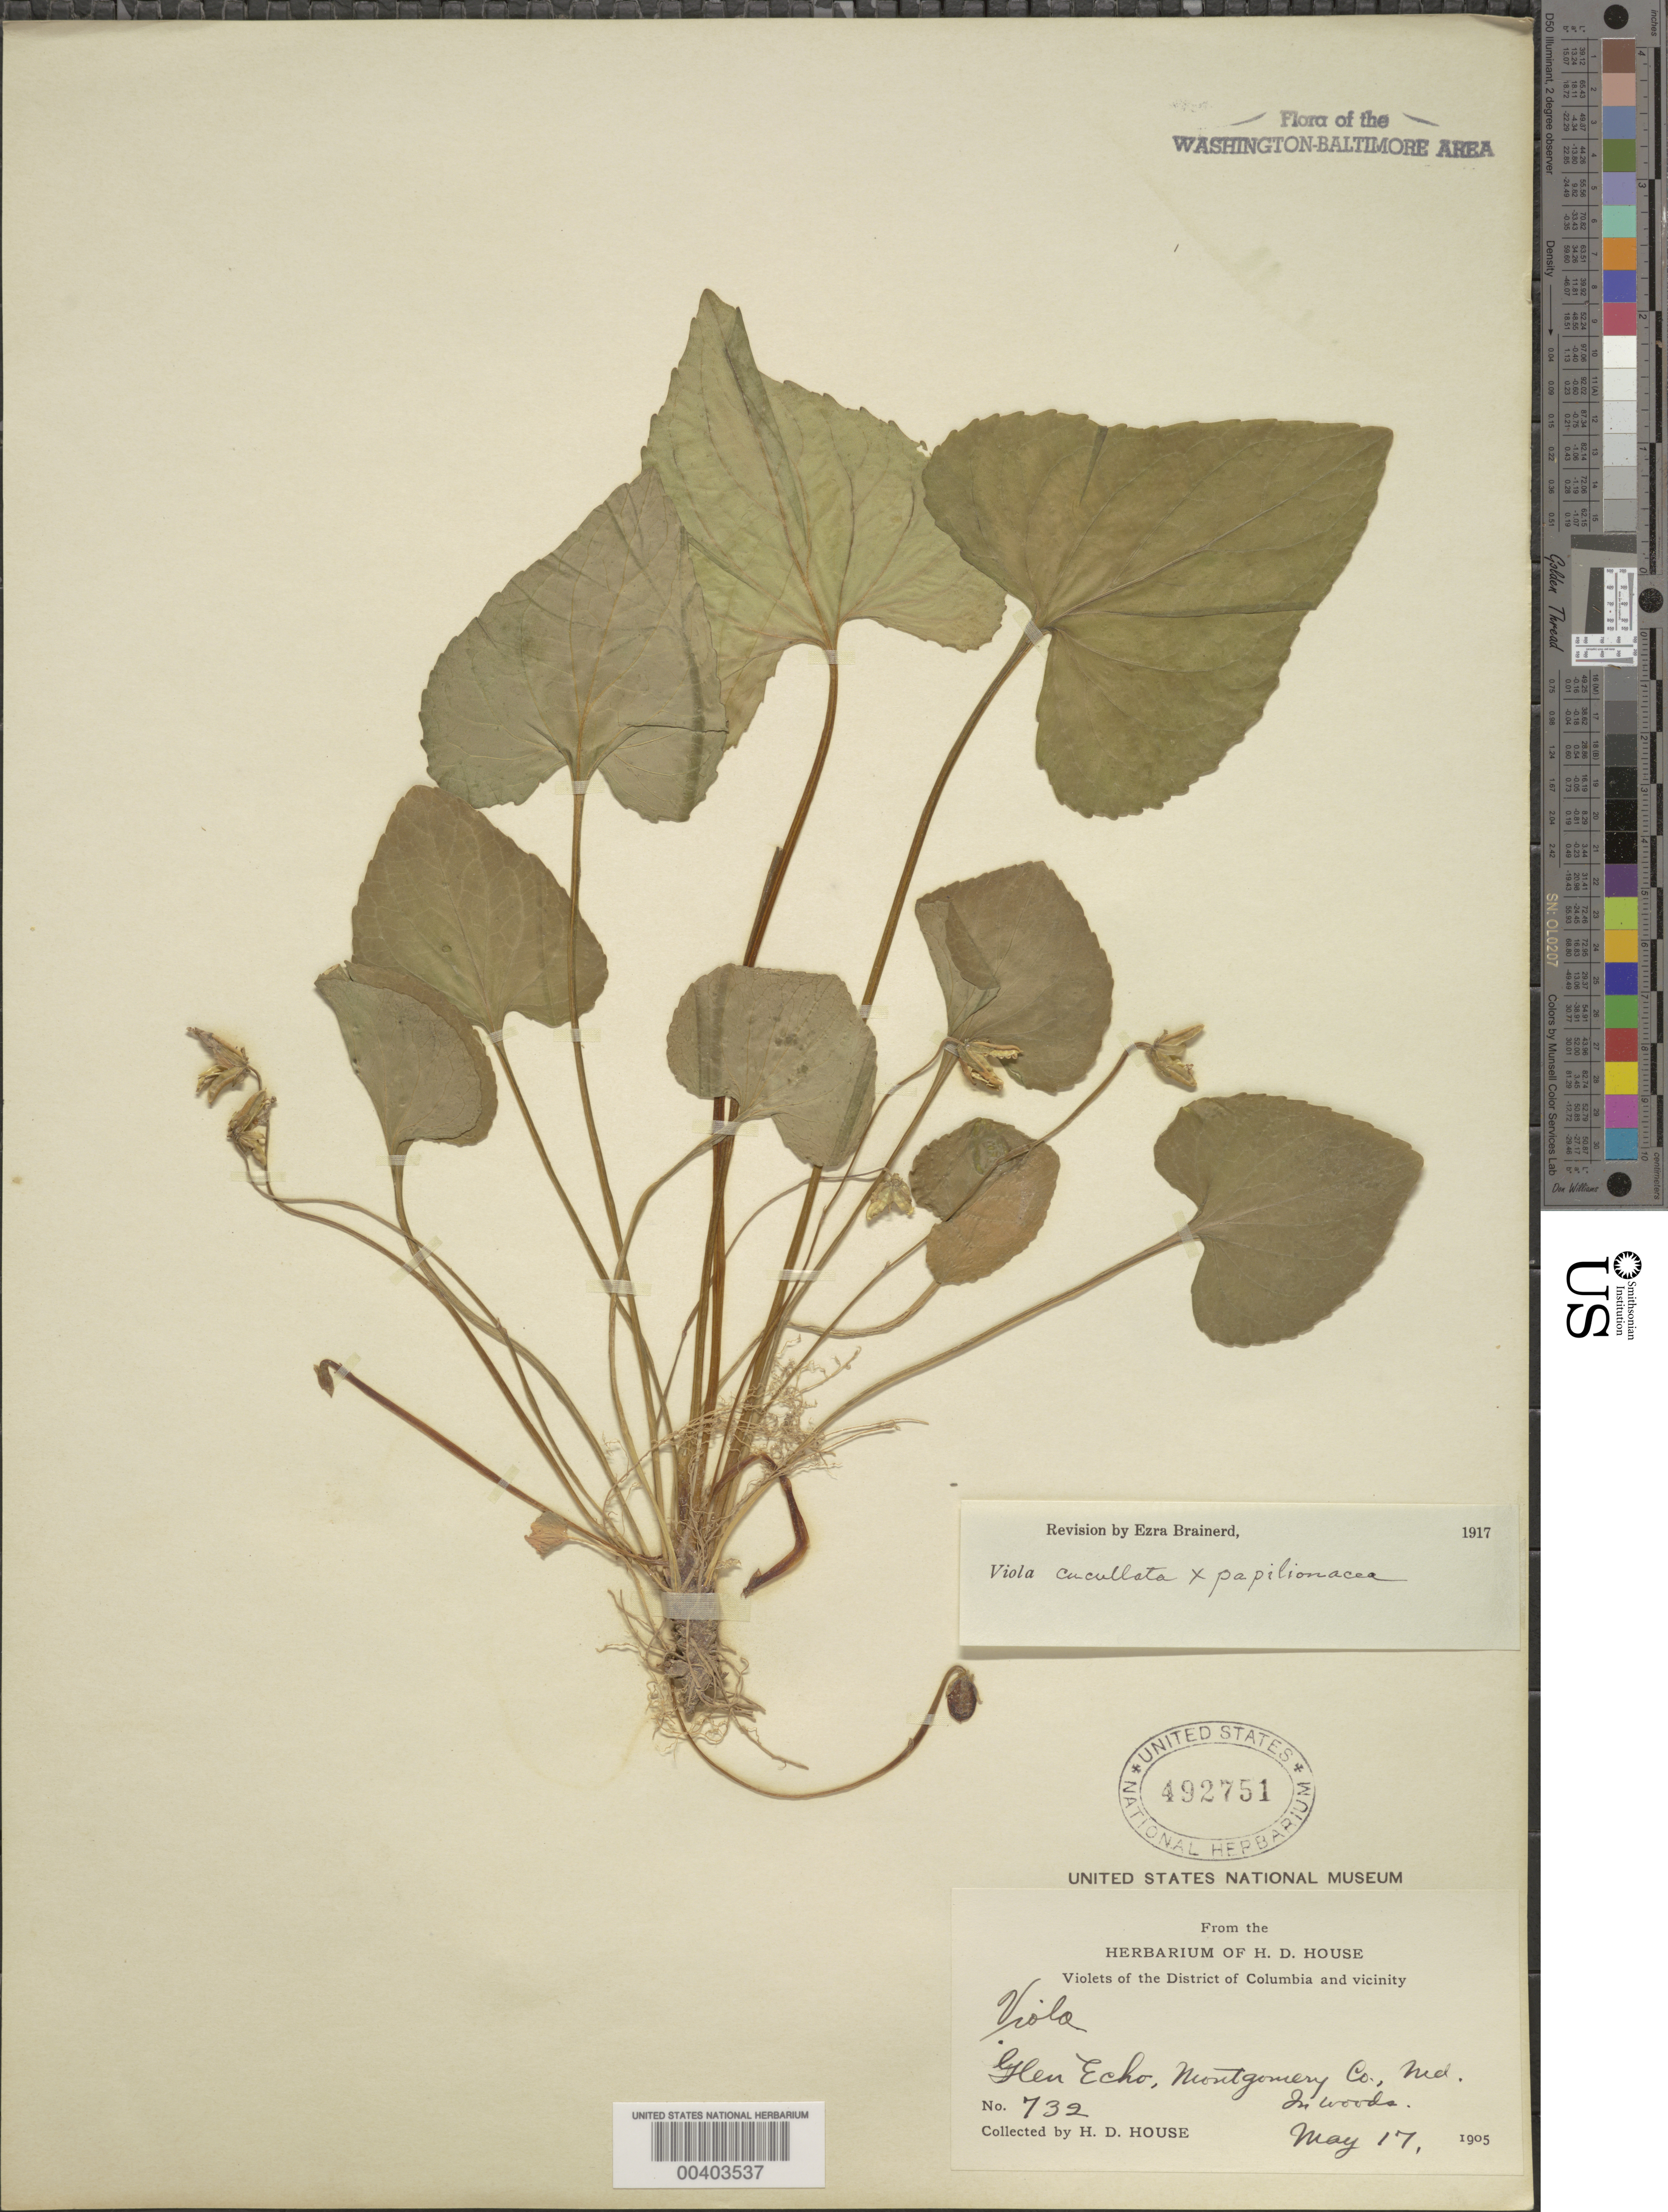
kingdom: Plantae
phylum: Tracheophyta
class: Magnoliopsida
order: Malpighiales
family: Violaceae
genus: Viola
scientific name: Viola cucullata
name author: Aiton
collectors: H. D. House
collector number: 732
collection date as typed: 17 May 1905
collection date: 1905-05-17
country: United States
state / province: Maryland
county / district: Montgomery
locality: Glen Echo C. & O. Canal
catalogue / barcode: US 492751